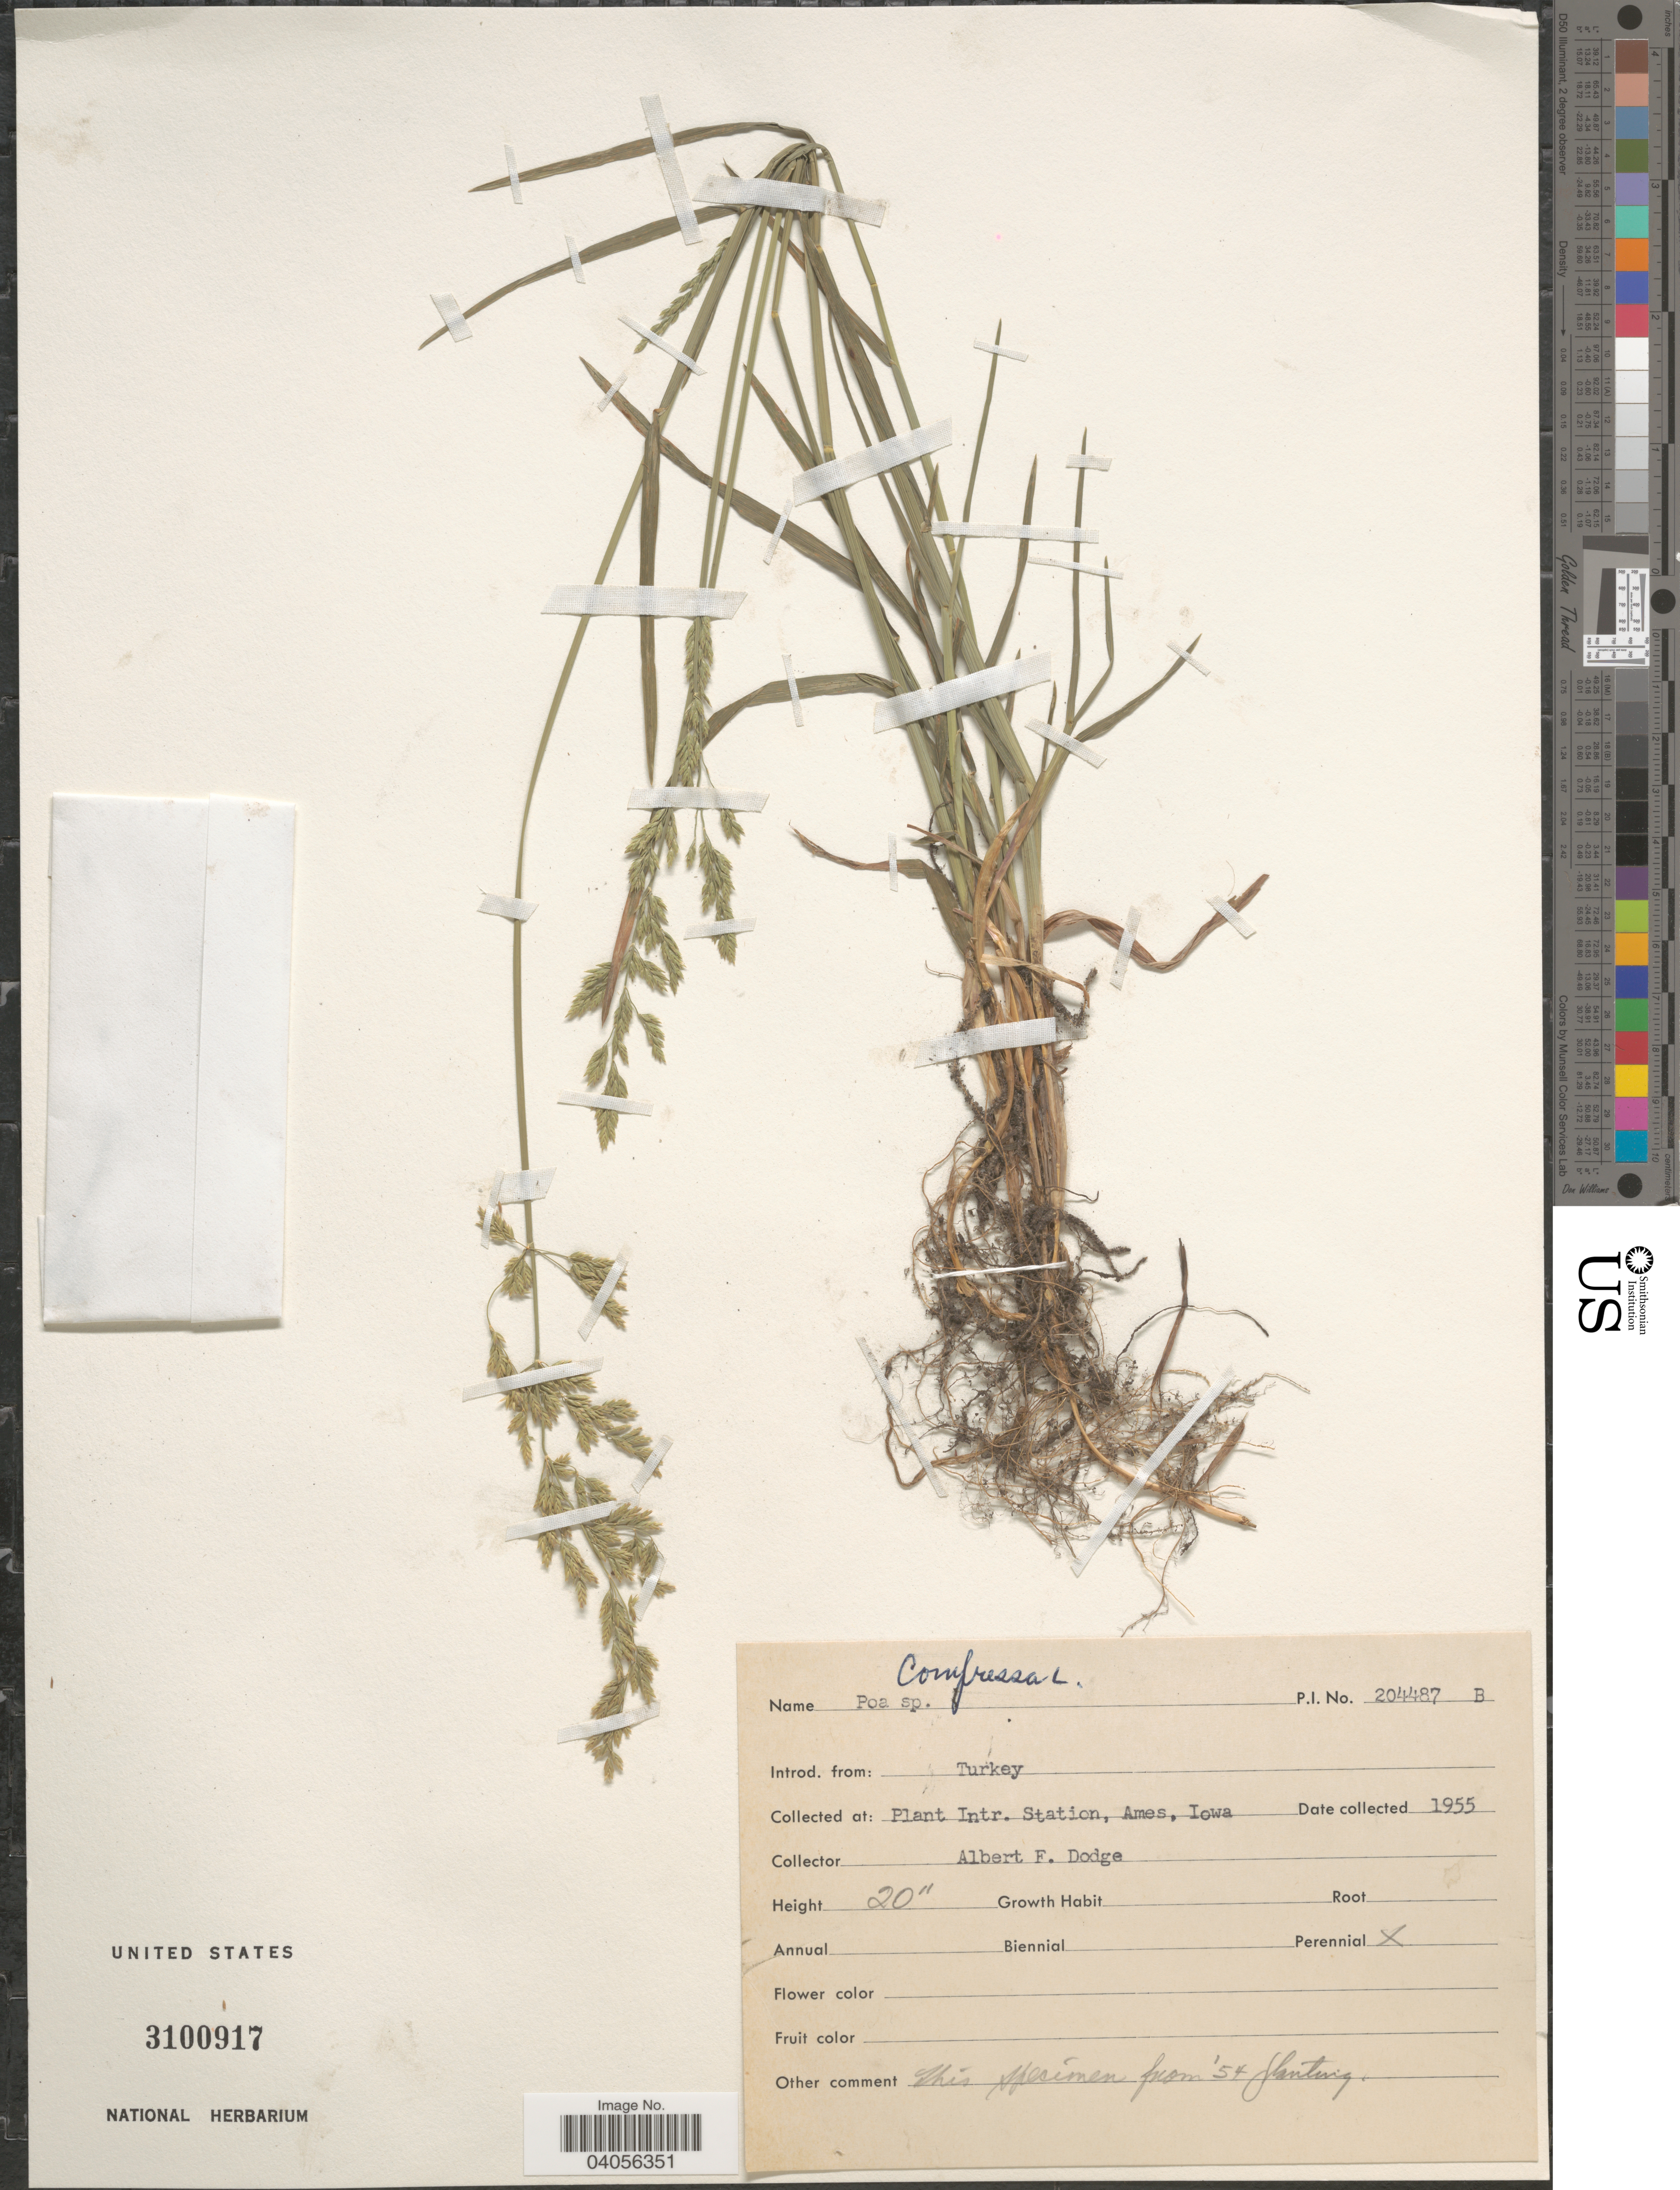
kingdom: Plantae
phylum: Tracheophyta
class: Liliopsida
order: Poales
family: Poaceae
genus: Poa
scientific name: Poa compressa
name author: L.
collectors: A. Dodge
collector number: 204487B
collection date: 1955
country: United States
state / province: Iowa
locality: Plant Intr. Station, Ames.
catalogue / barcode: US 3100917